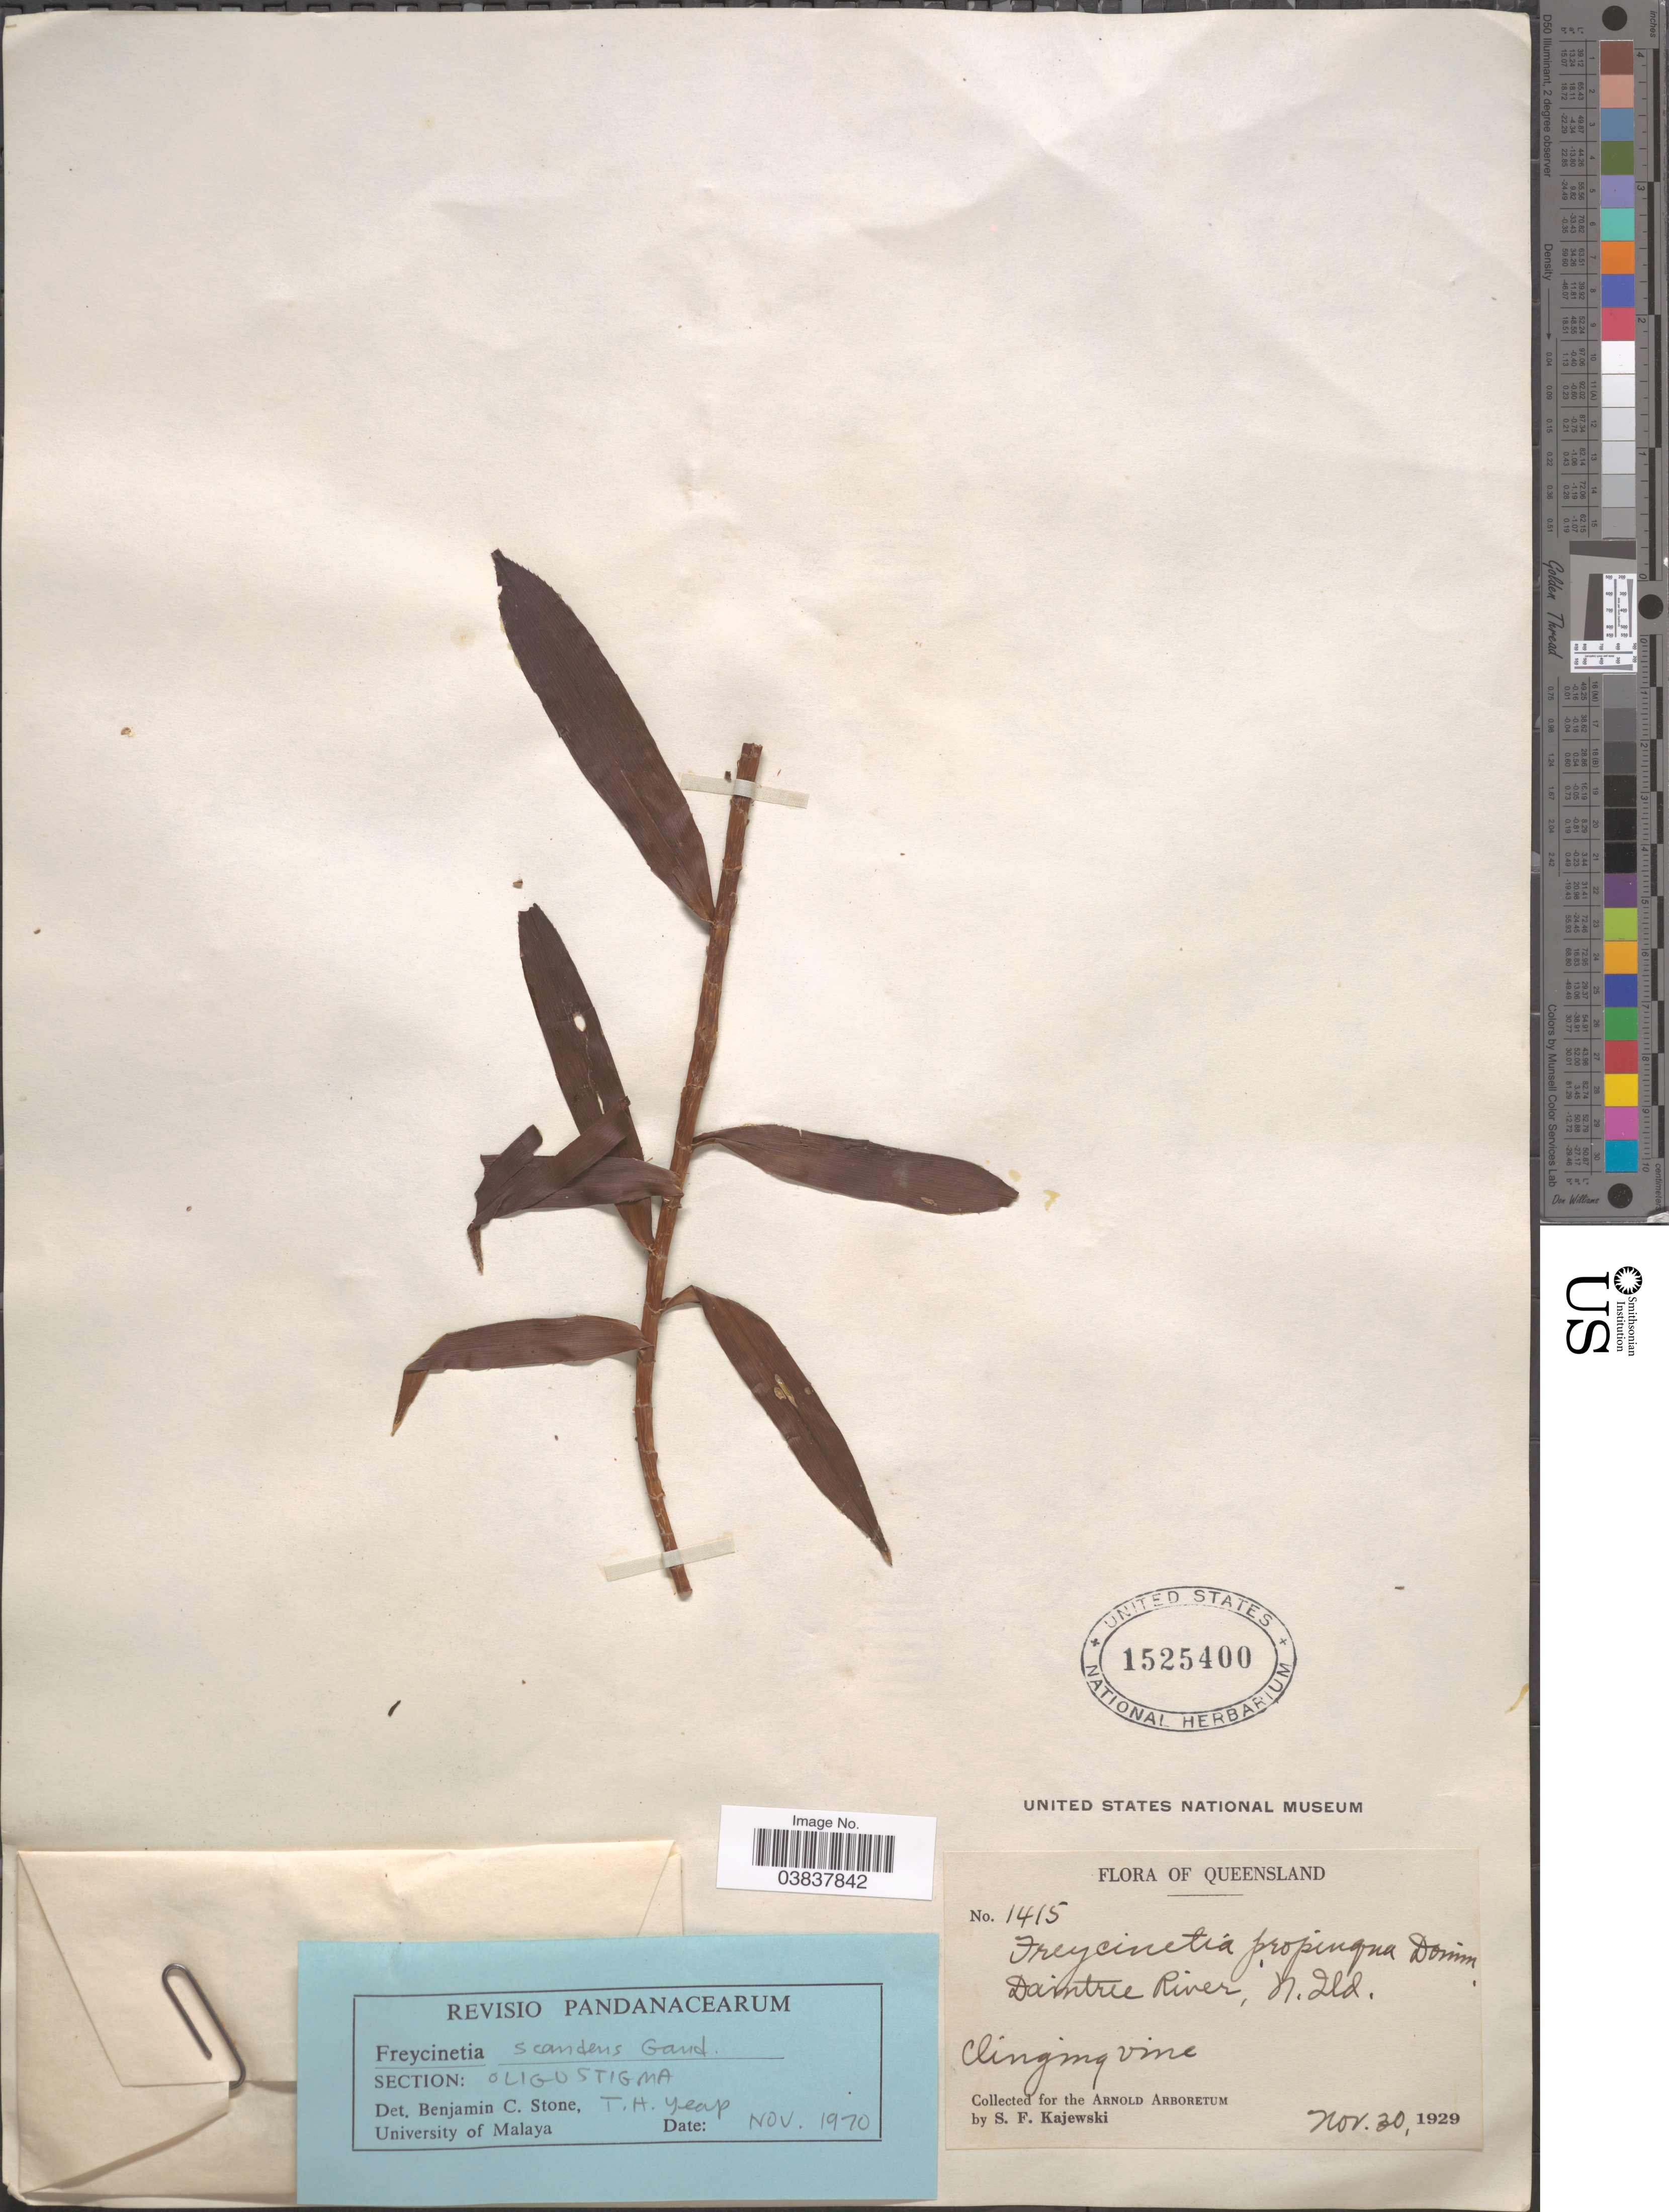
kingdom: Plantae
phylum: Tracheophyta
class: Liliopsida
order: Pandanales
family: Pandanaceae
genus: Freycinetia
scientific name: Freycinetia scandens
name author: Gaudich.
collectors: S. Kajewski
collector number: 1415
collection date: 1929-11-30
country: Australia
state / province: Queensland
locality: Daintree River, N. Qld.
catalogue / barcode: US 1525400